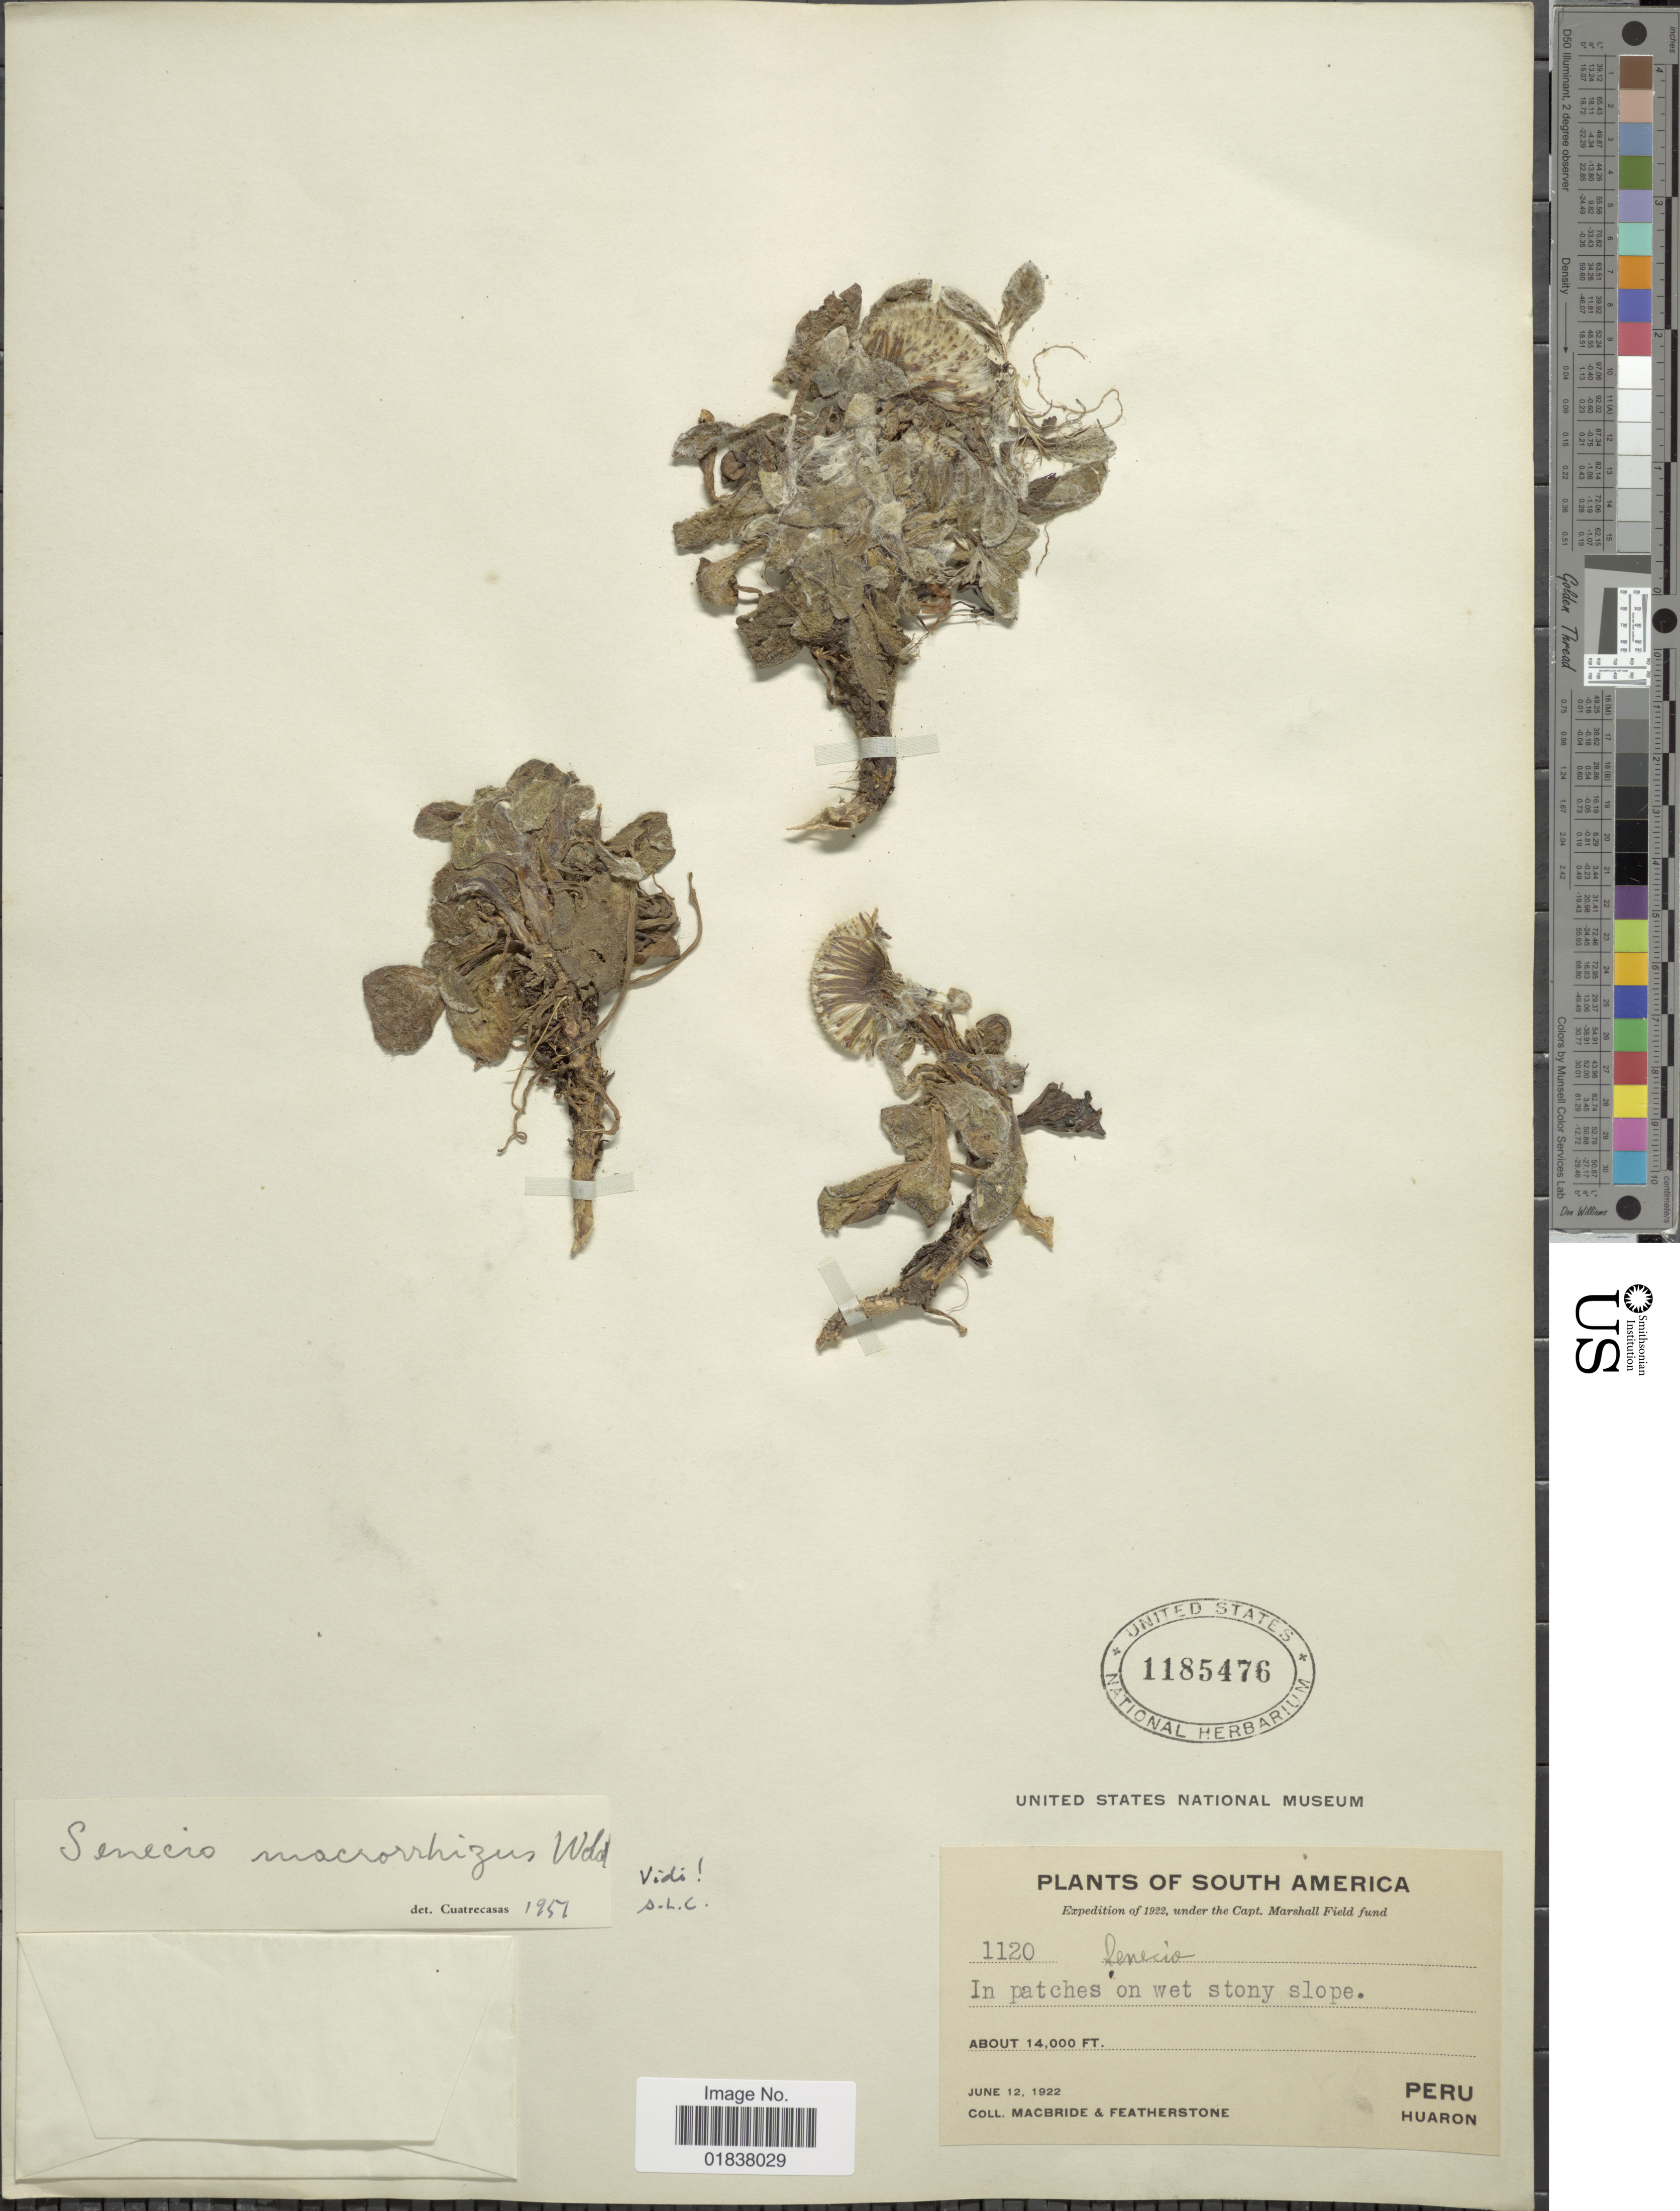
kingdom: Plantae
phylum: Tracheophyta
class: Magnoliopsida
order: Asterales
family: Asteraceae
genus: Senecio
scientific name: Senecio macrorrhizus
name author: Wedd.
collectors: J. F. Macbride & -. Featherstone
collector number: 1120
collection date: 1922-06-12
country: Peru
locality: South America, Huaron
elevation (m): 4267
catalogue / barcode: US 1185476